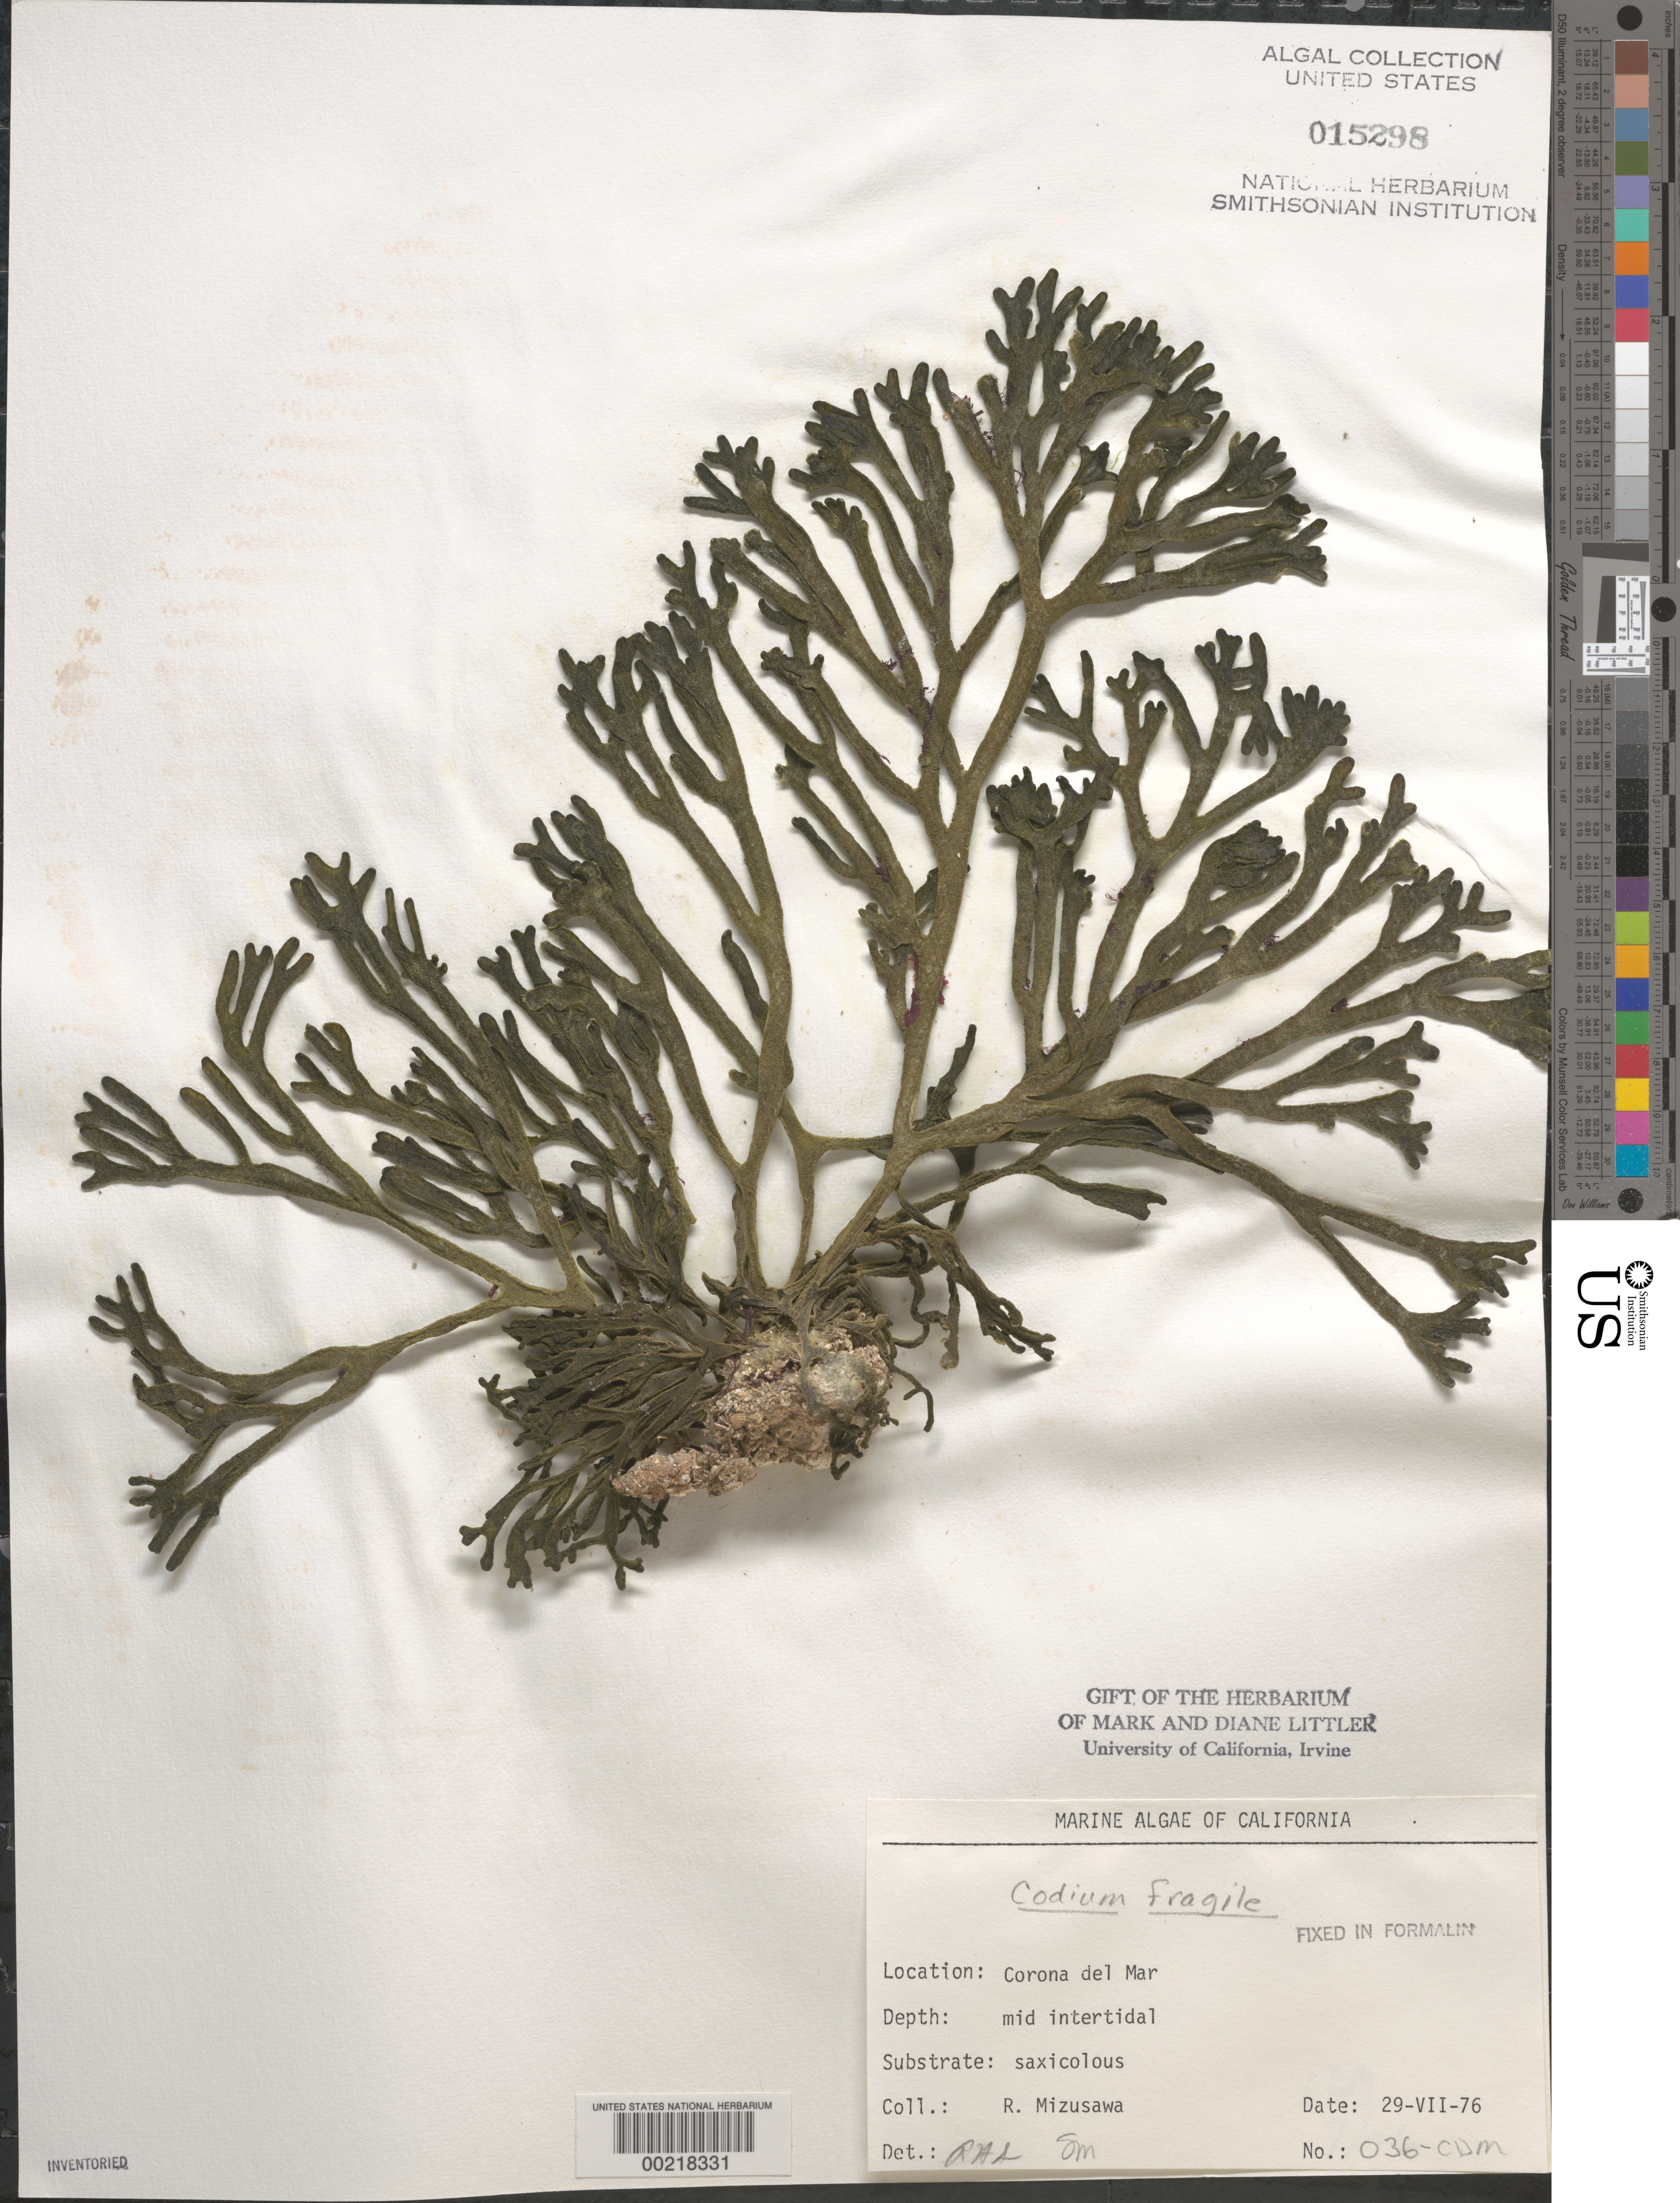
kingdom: Plantae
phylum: Chlorophyta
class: Ulvophyceae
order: Bryopsidales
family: Codiaceae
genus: Codium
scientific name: Codium fragile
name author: (Suringar) P. Hariot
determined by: Sims, Robert H.; Murray, S. N.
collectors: R. Mizusawa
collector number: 036-CDM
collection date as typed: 29 Jul 1976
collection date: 1976-07-29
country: United States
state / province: California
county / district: Orange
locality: Corona del Mar, mouth of Morning Canyon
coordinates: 33 35'14"N, 117 51'54"W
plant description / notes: BLM-SOCALBIGHT Rocky Intertidal Survey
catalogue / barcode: US 15298